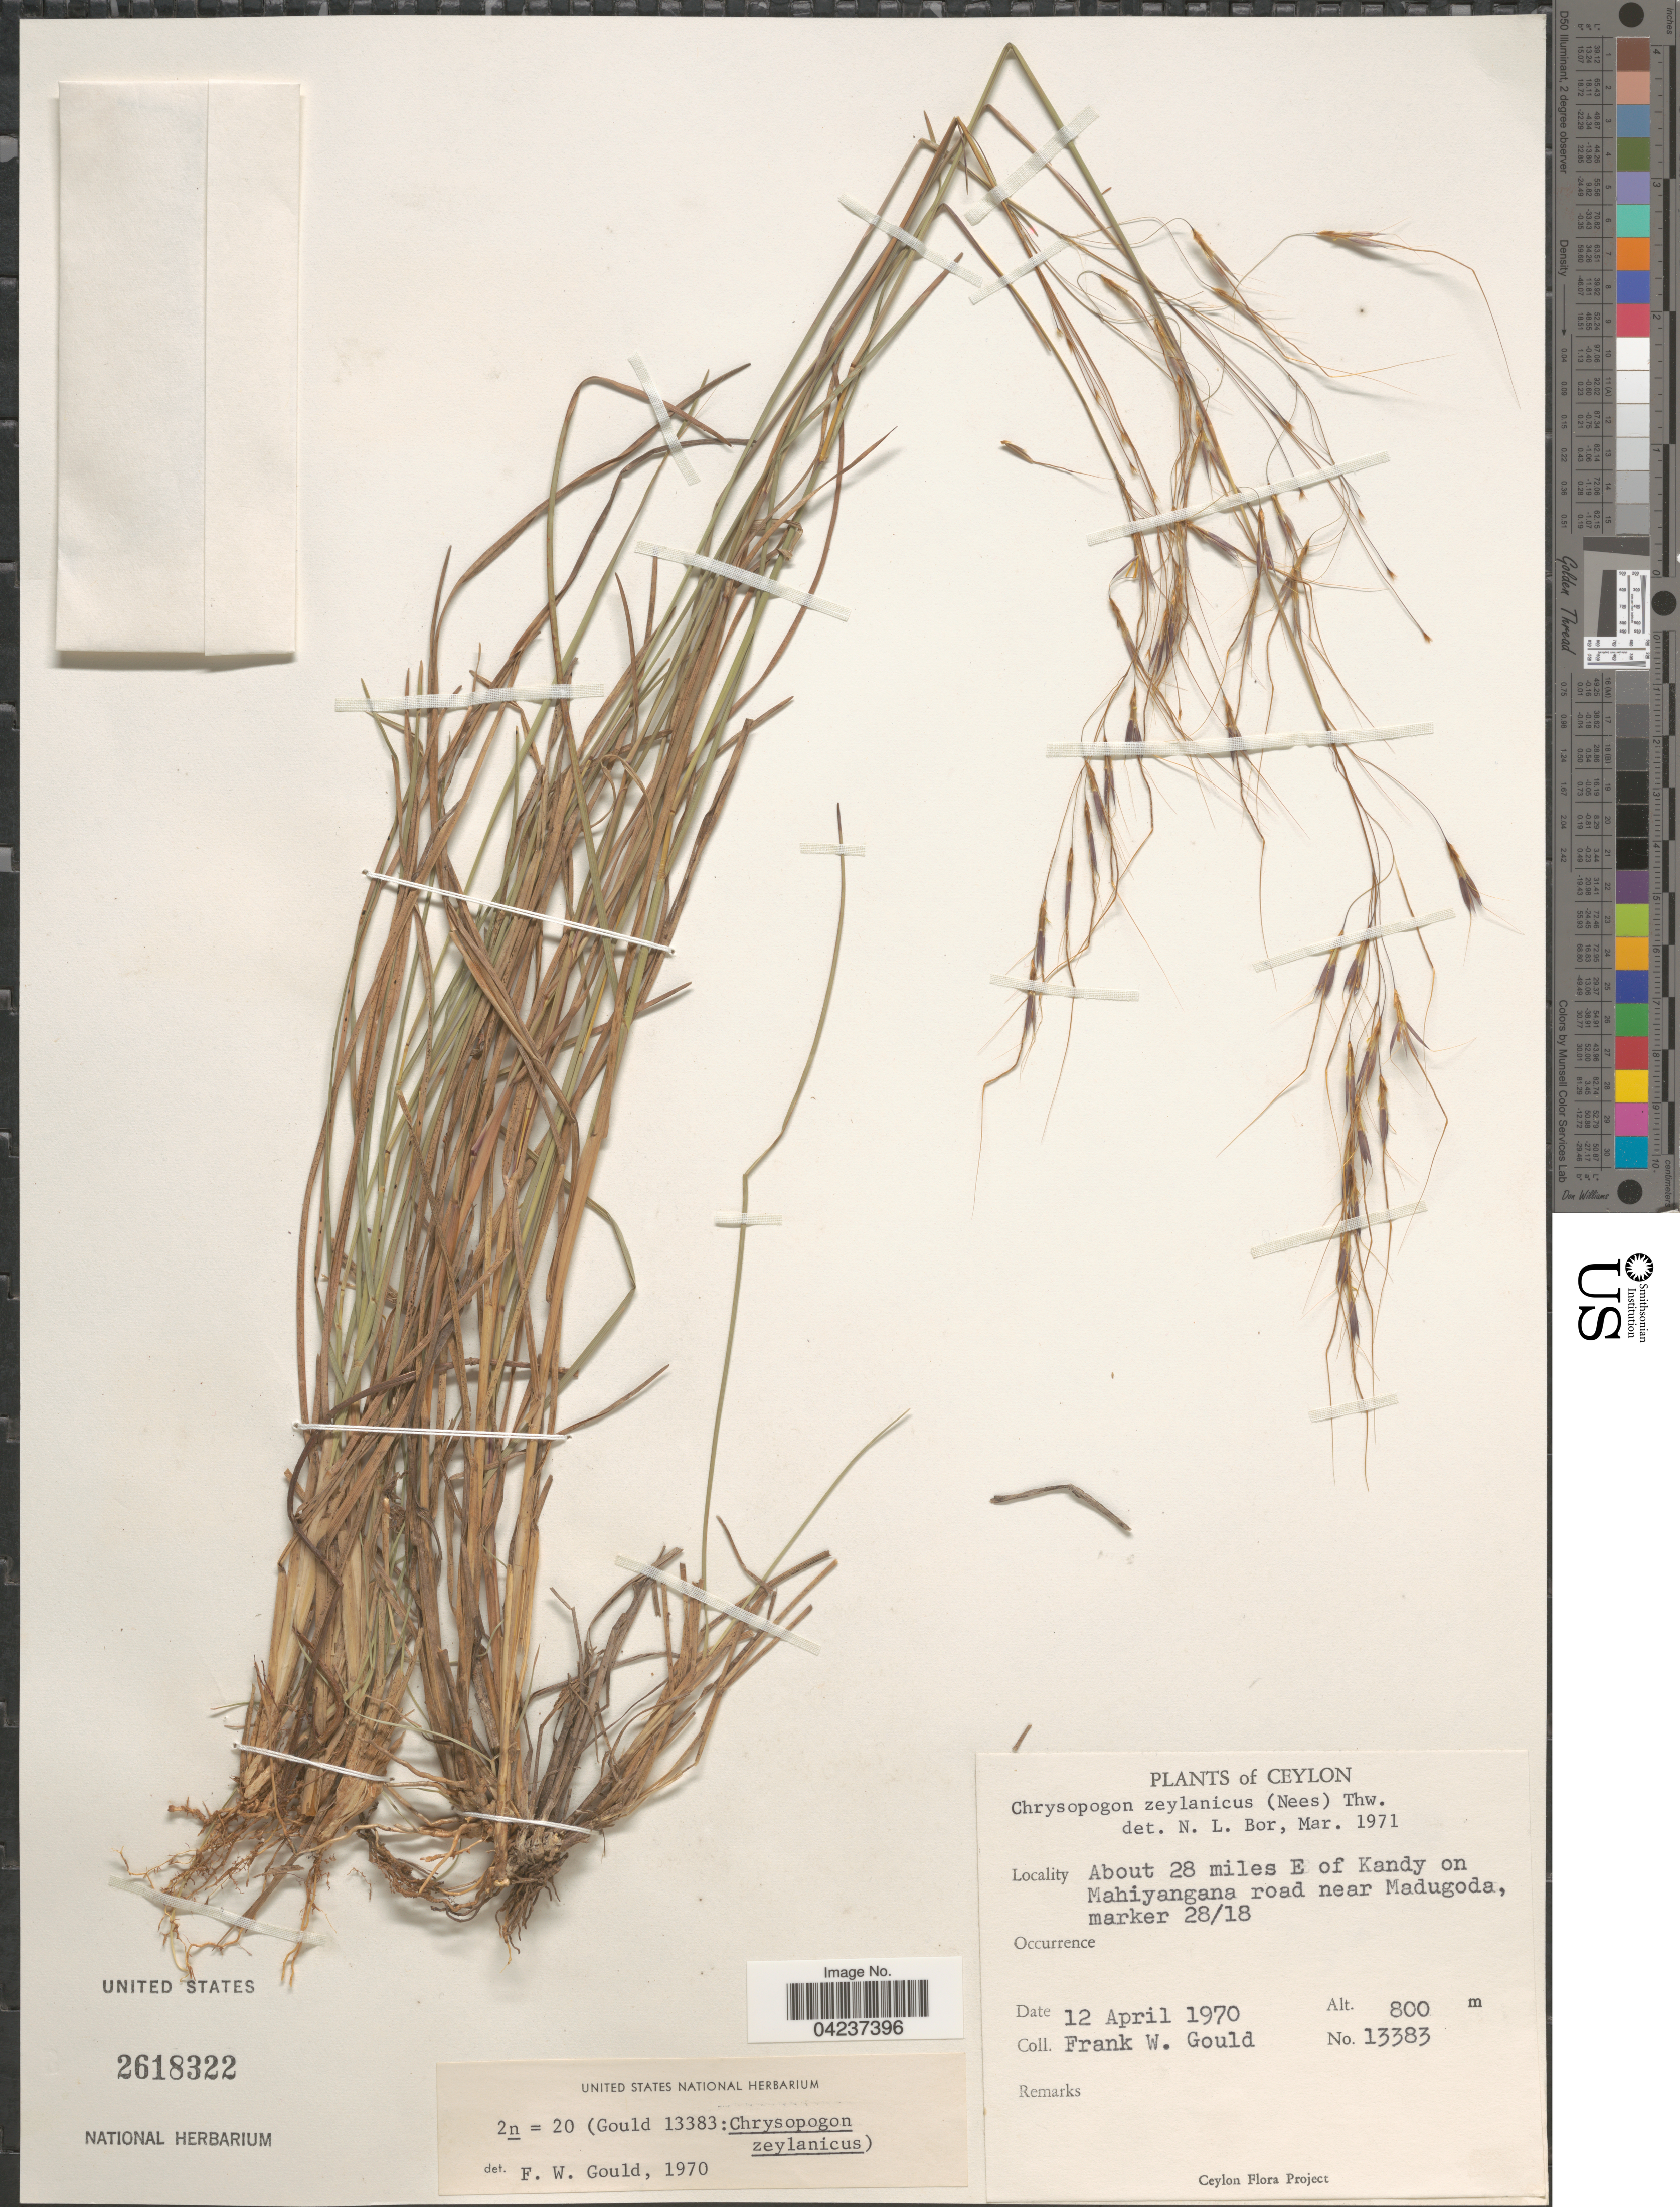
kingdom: Plantae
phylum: Tracheophyta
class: Liliopsida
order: Poales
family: Poaceae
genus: Chrysopogon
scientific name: Chrysopogon nodulibarbis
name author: (Hochst. ex Steud.) Henr.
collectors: F. W. Gould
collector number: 13383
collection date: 1970-04-12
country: Sri Lanka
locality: Ceylon. About 28 miles E of Kandy on Mahiyangana road near Madugoda, marker 28/18.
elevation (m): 800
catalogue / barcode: US 2618322